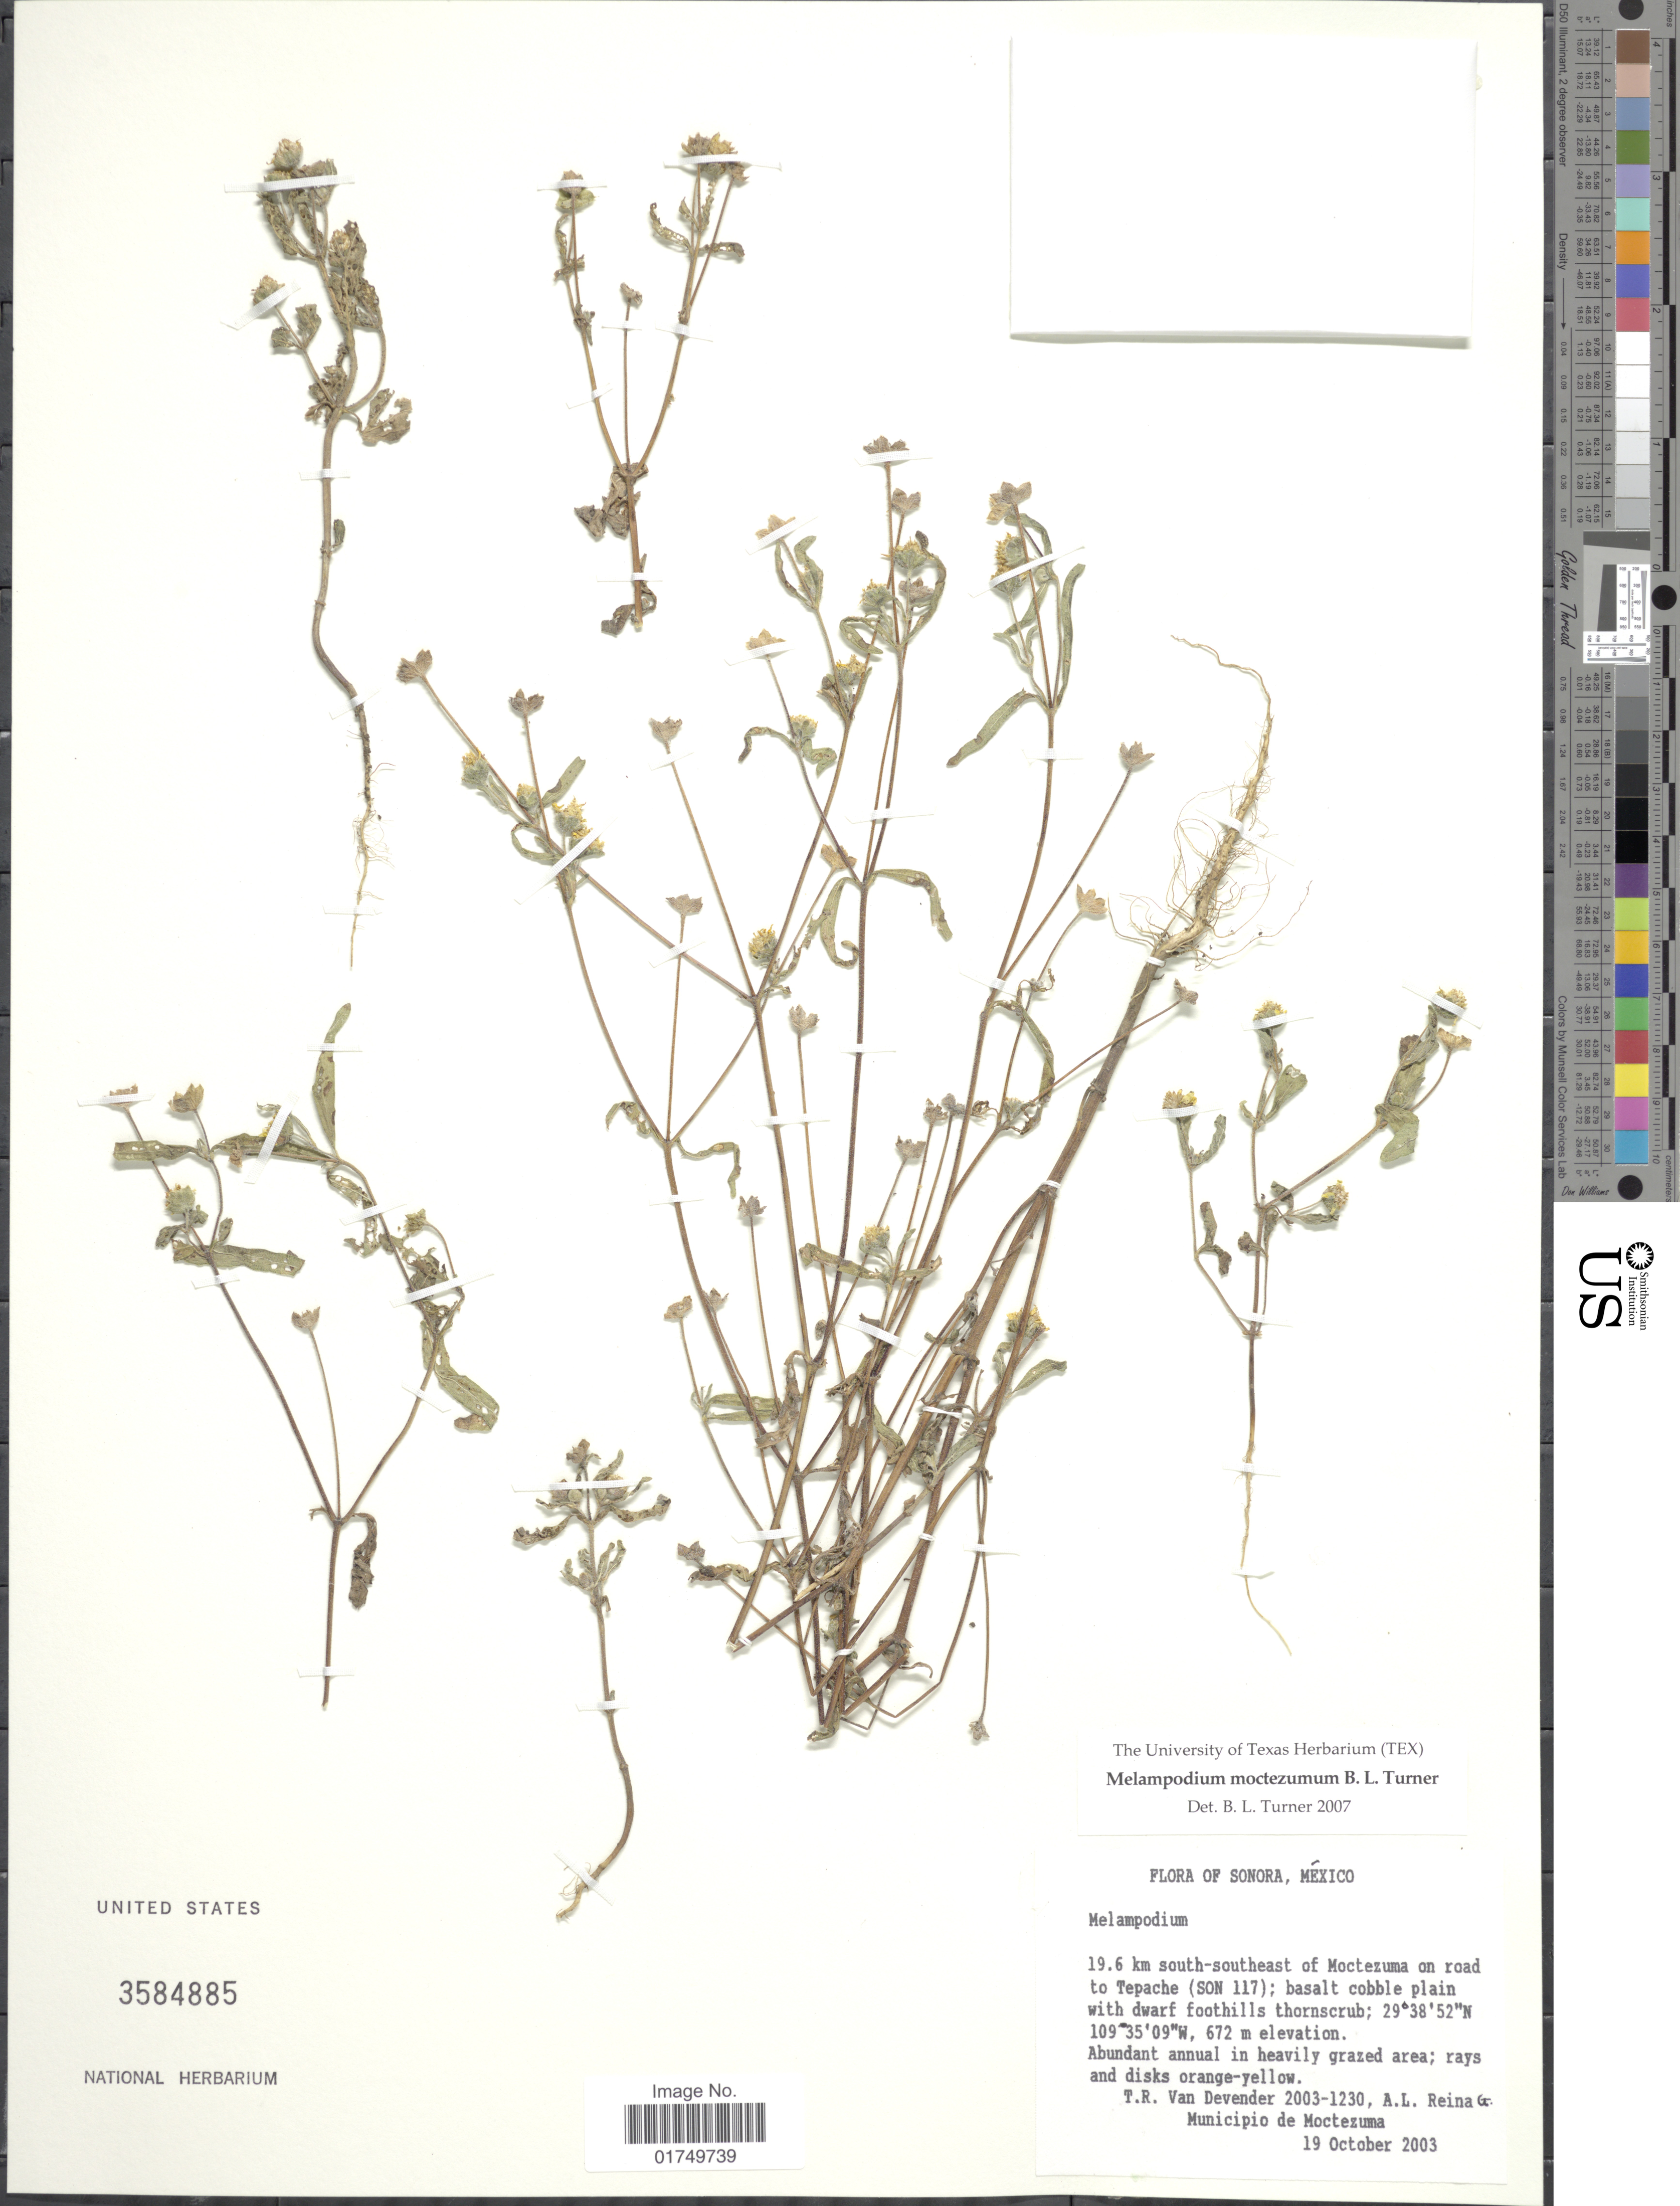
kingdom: Plantae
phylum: Tracheophyta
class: Magnoliopsida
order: Asterales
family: Asteraceae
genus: Melampodium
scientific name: Melampodium montanum var. montanum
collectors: T. R. Van Devender & A. L. Reina G.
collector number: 2003-1230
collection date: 2003-10-19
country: Mexico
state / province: Sonora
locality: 19.6 km south-southeast of Moctezuma on road to Tepache (SON 117). Municipio de Moctezuma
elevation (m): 672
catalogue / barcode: US 3584885